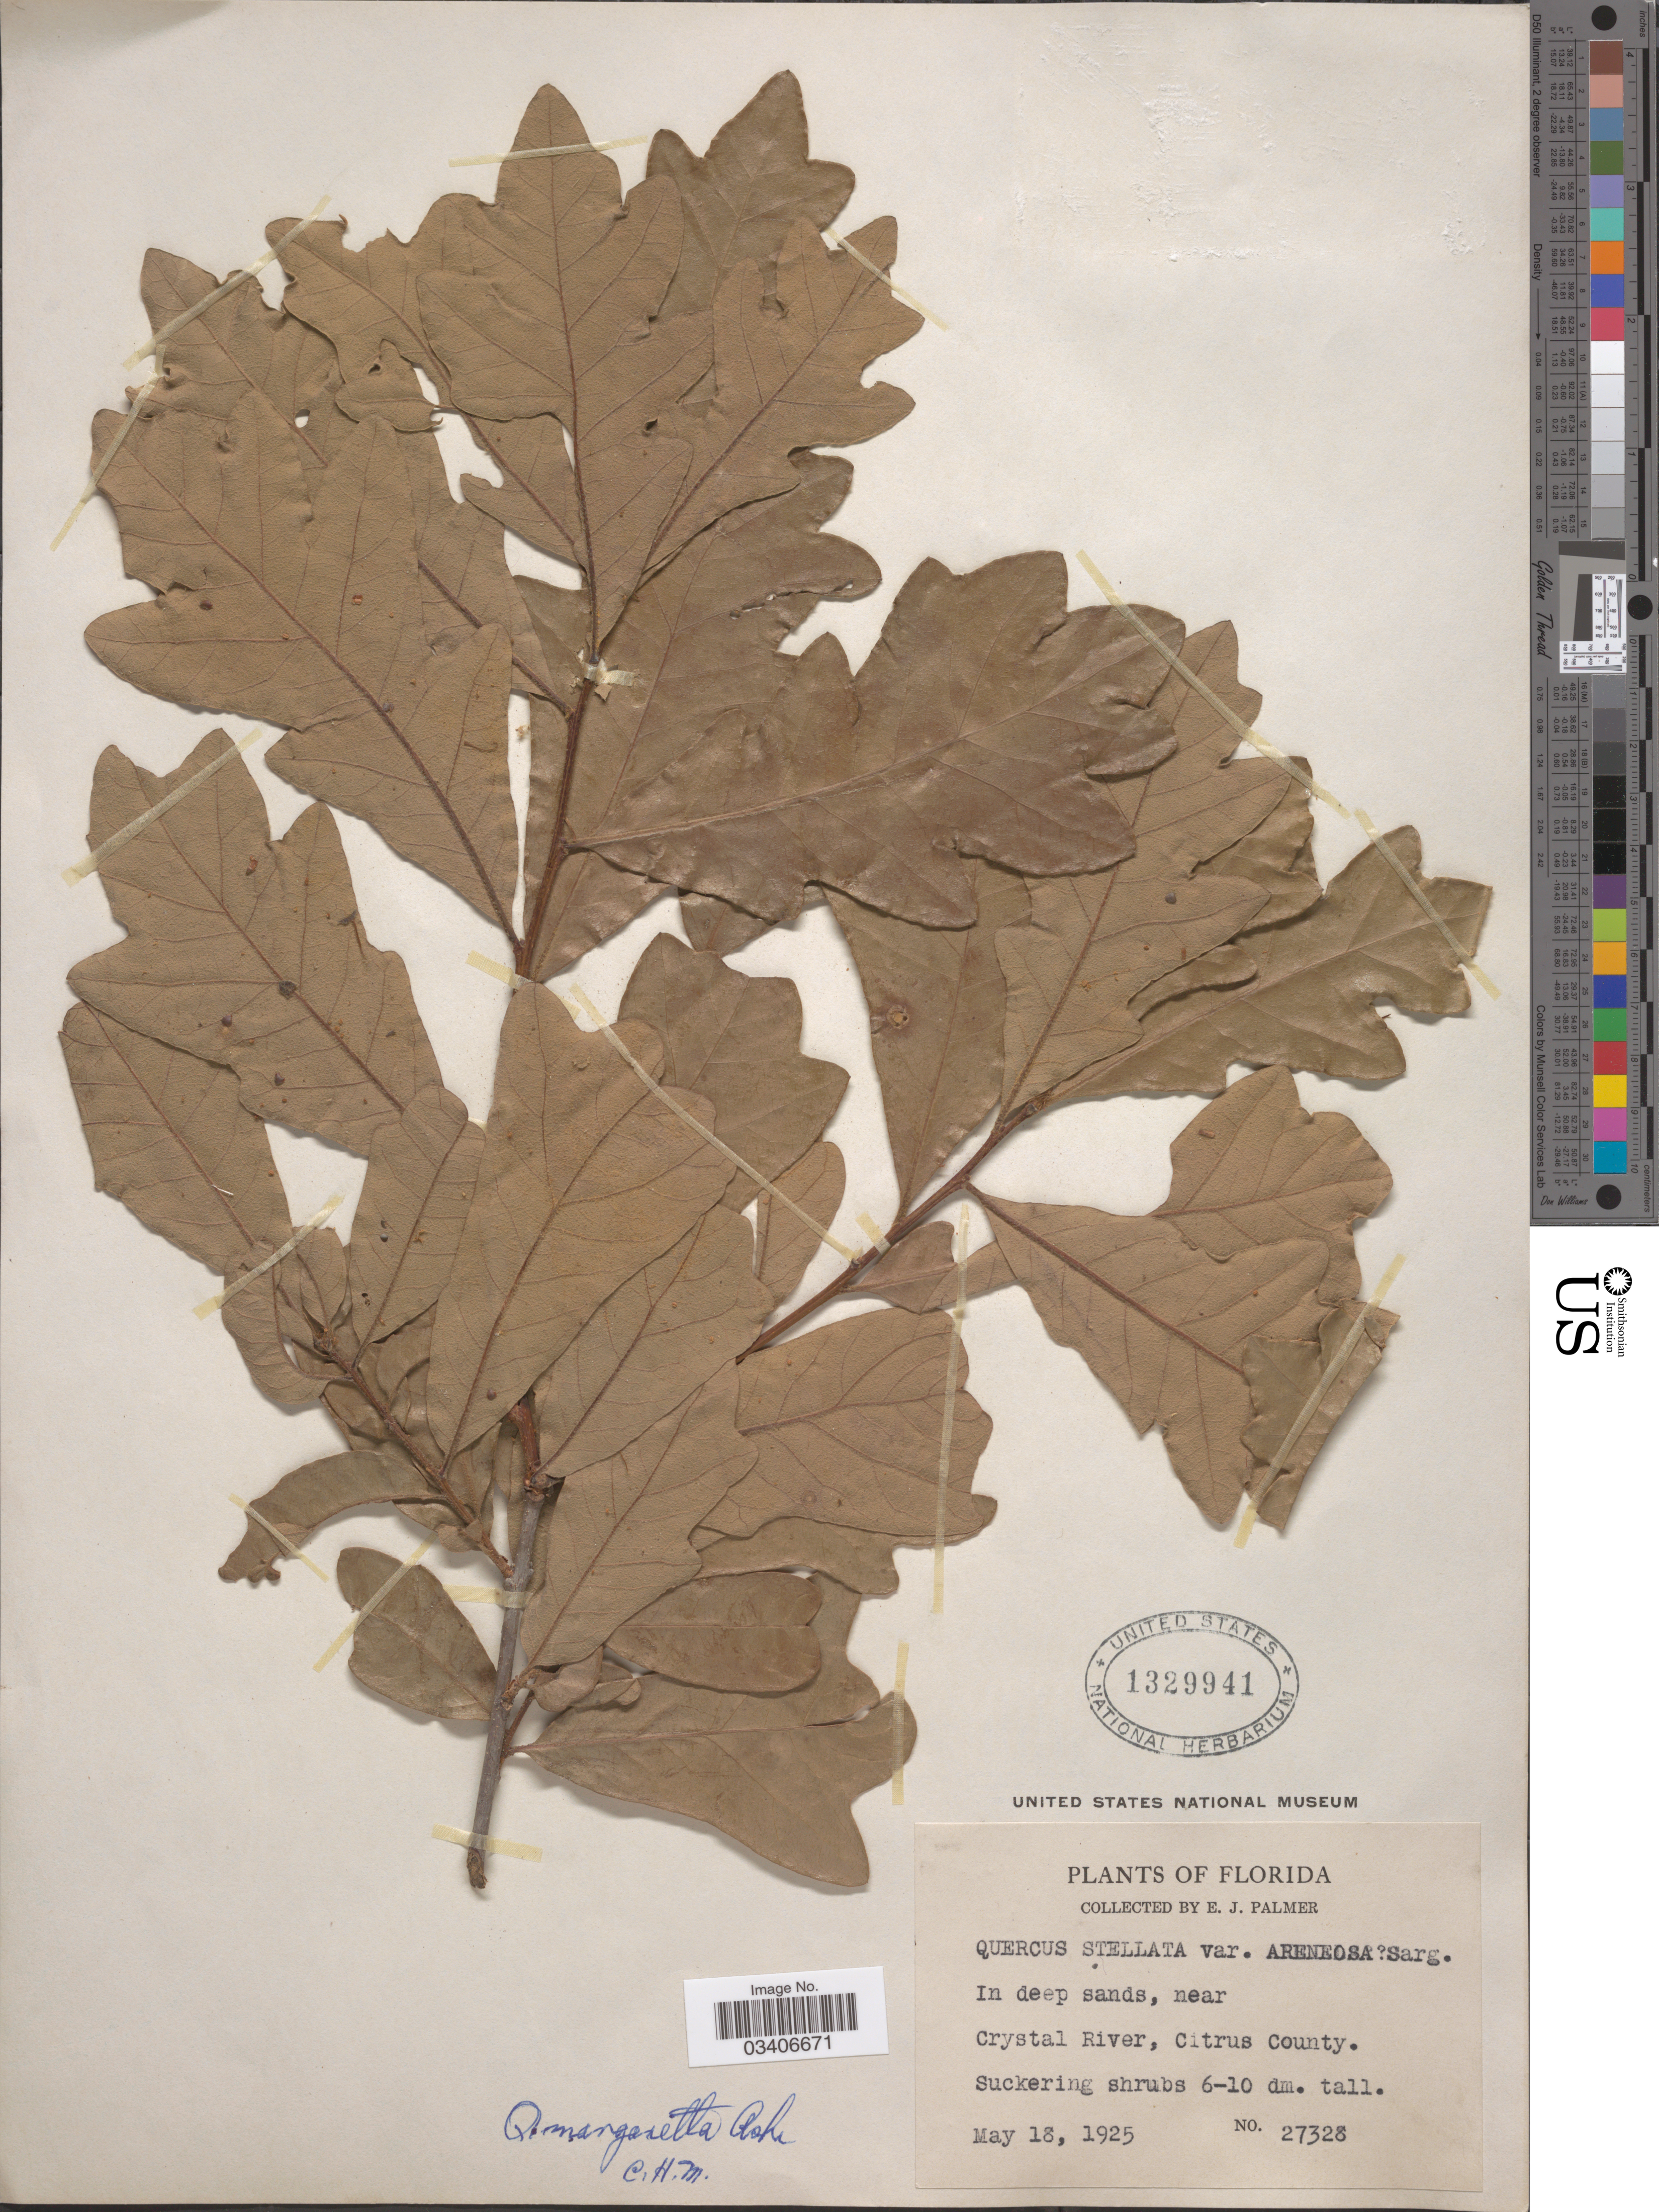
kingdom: Plantae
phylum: Tracheophyta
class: Magnoliopsida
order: Fagales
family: Fagaceae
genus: Quercus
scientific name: Quercus margarettae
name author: Ashe ex Small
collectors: E. J. Palmer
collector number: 27328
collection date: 1925-05-18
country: United States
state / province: Florida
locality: Near Crystal River, Citrus County.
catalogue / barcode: US 1329941